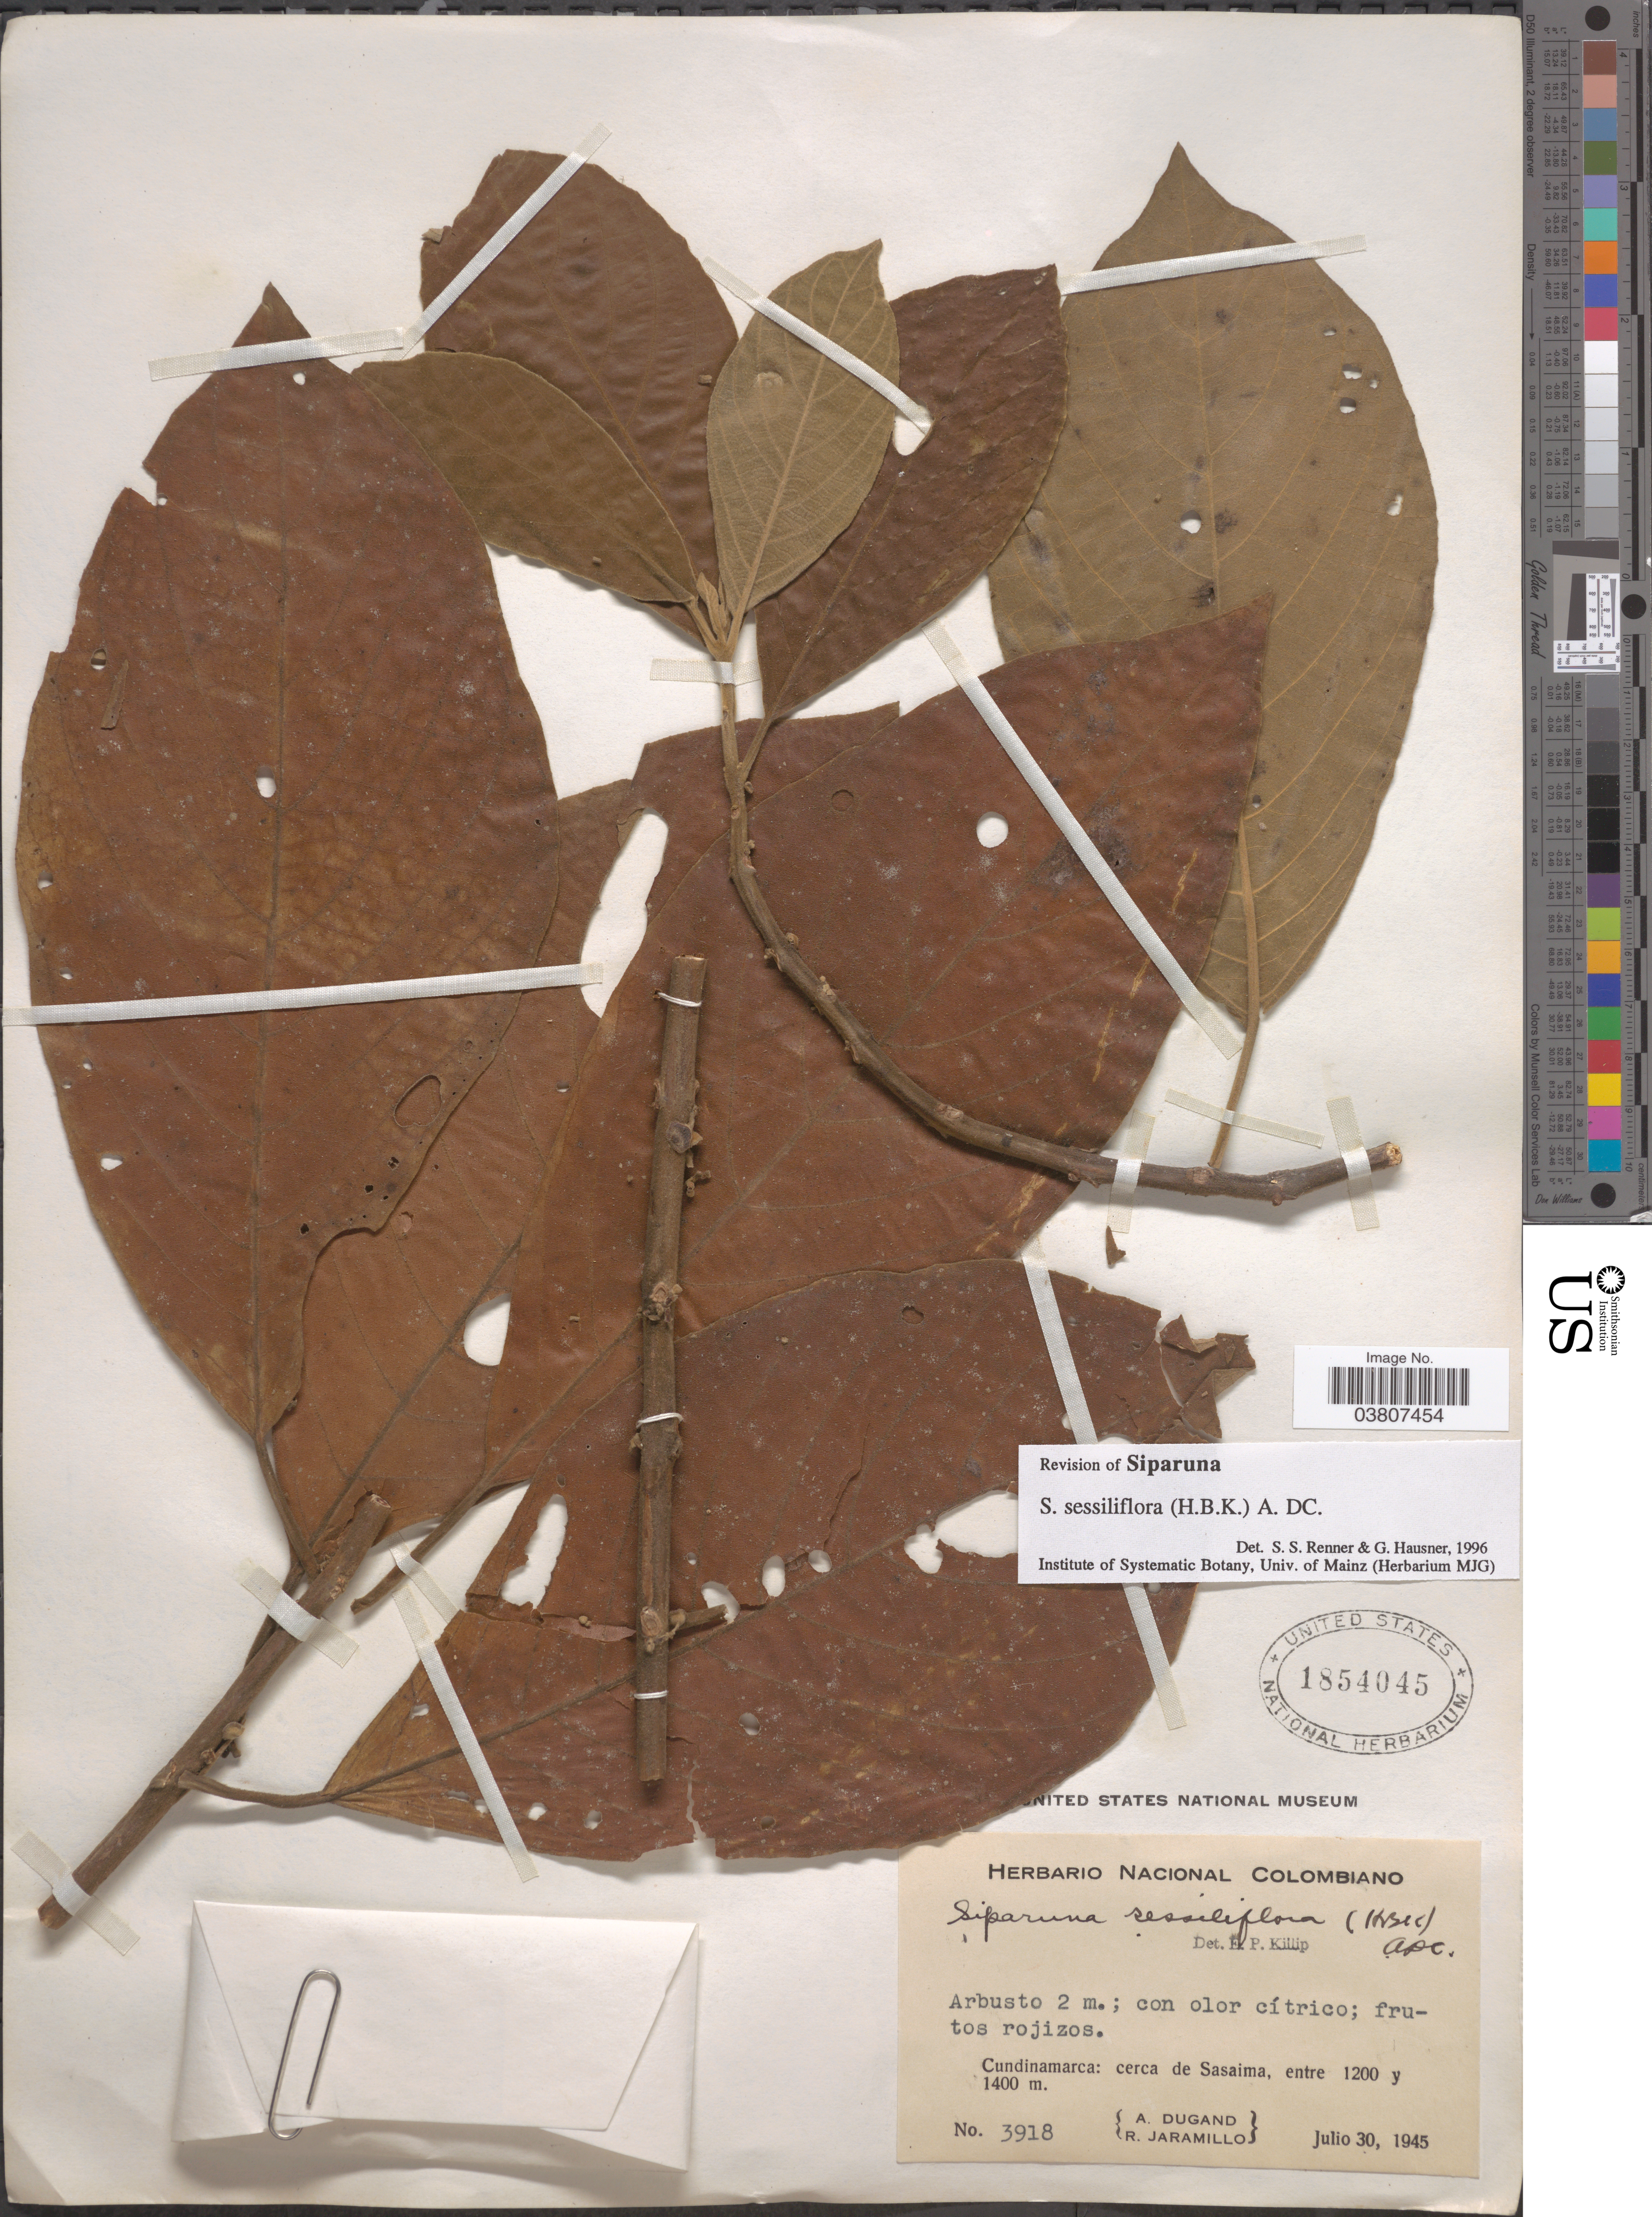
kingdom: Plantae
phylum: Tracheophyta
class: Magnoliopsida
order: Laurales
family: Siparunaceae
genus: Siparuna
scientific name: Siparuna sessiliflora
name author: (Kunth) A. DC.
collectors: A. Dugand & R. Jaramillo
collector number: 3918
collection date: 1945-07-30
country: Colombia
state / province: Cundinamarca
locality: Cerca de Sasaima.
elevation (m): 1200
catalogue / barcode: US 1854045